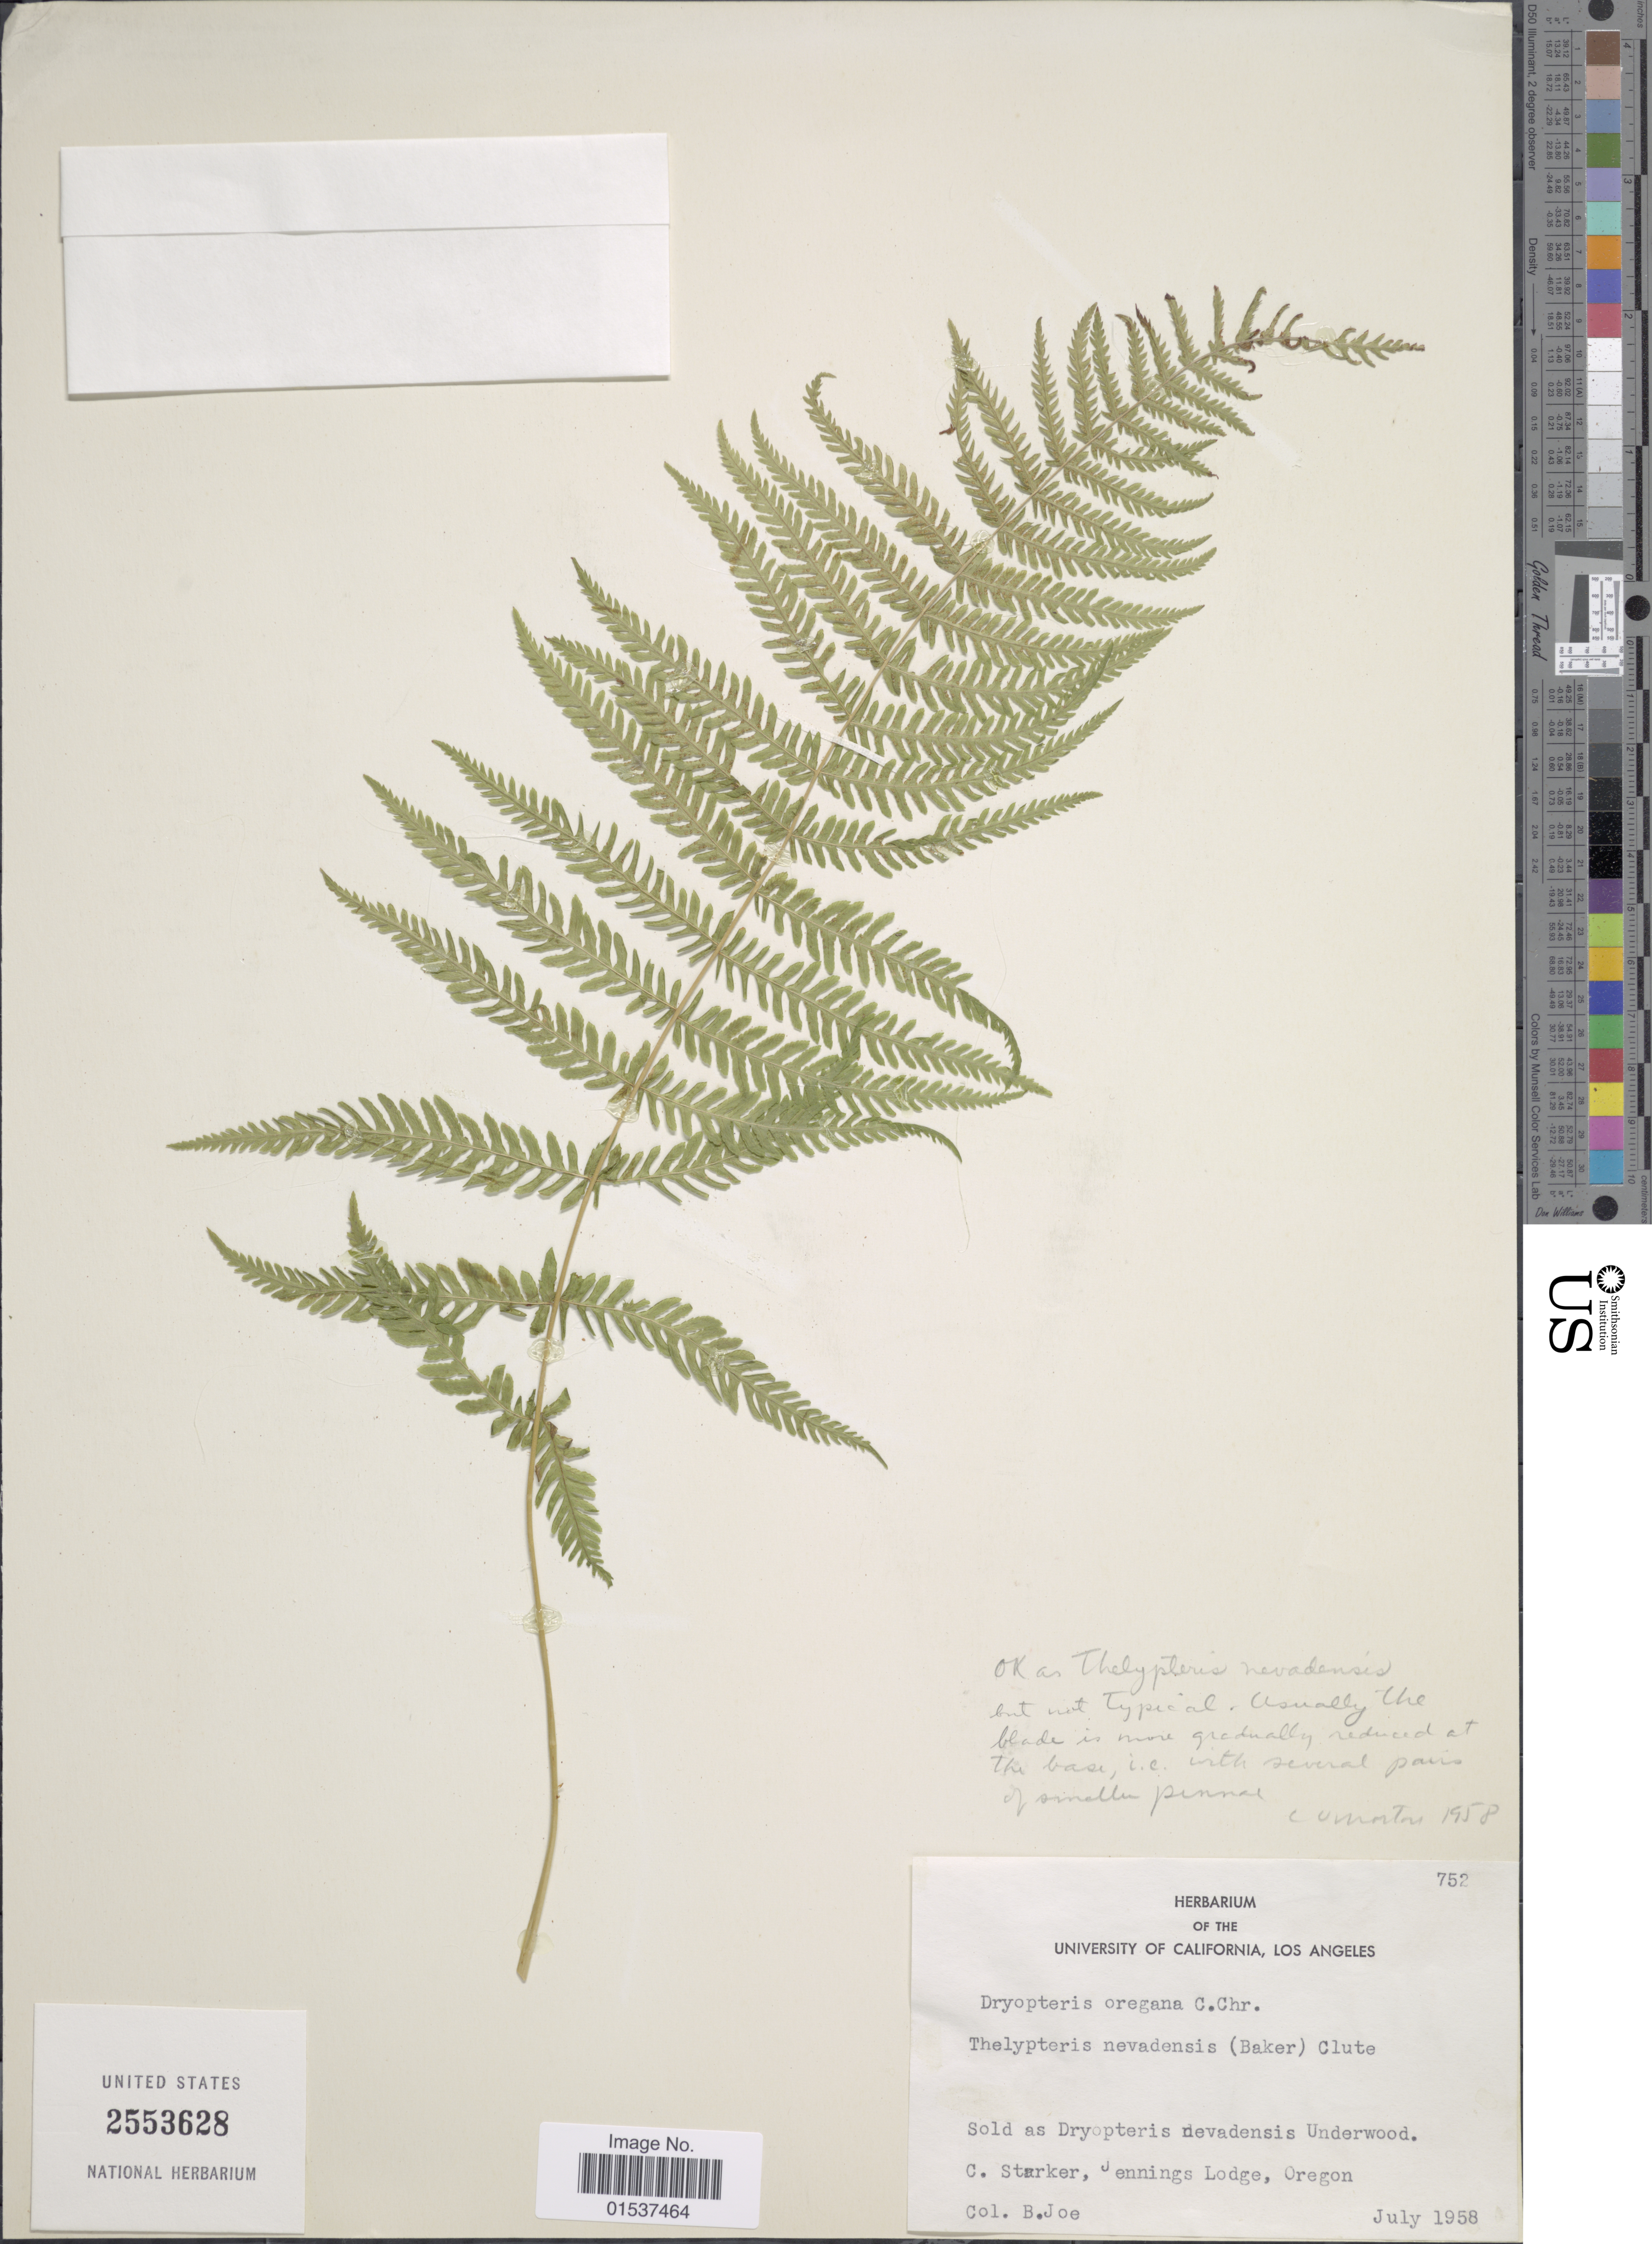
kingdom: Plantae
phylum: Tracheophyta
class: Polypodiopsida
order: Polypodiales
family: Thelypteridaceae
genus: Parathelypteris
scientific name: Parathelypteris nevadensis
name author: (Baker) Holttum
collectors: B. Joe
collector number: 752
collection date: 1958-07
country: United States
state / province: Oregon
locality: C. Starker, Jennings Lodge, Oregon.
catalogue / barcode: US 2553628